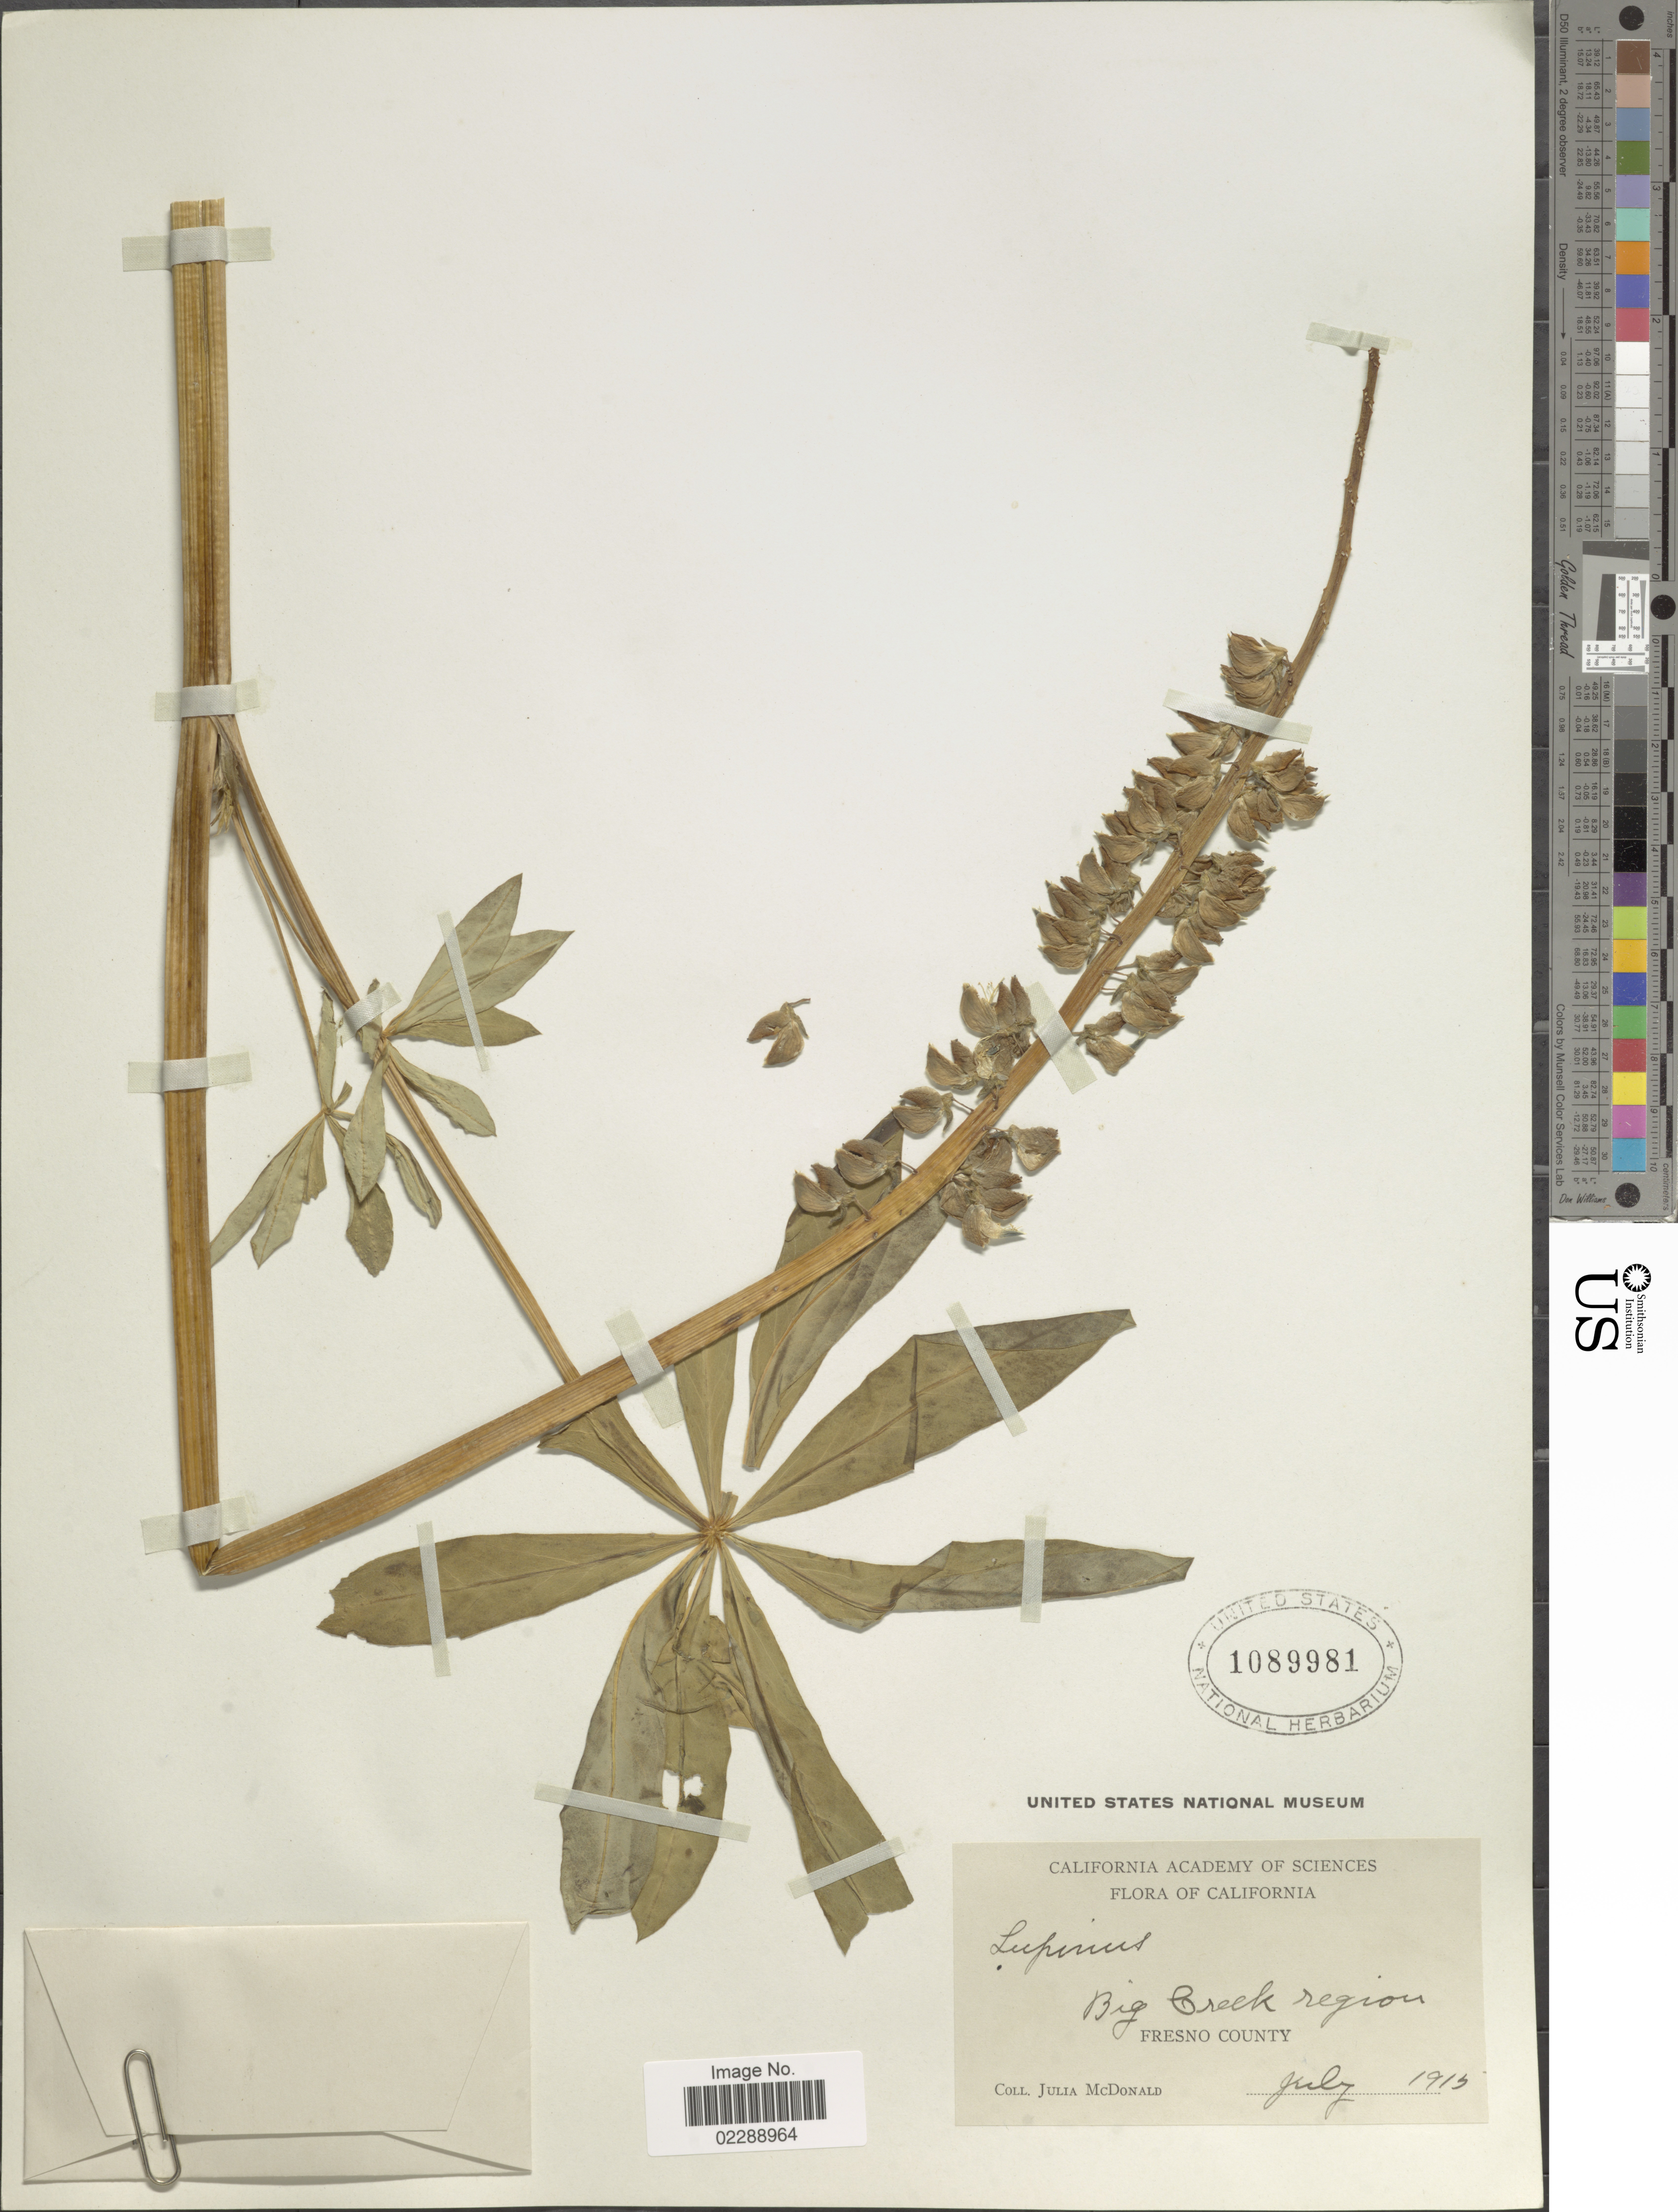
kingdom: Plantae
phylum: Tracheophyta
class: Magnoliopsida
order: Fabales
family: Fabaceae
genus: Lupinus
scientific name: Lupinus sp.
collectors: J. McDonald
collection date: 1913-07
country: United States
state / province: California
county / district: Fresno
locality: Big Creek Region, Fresno County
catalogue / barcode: US 1089981